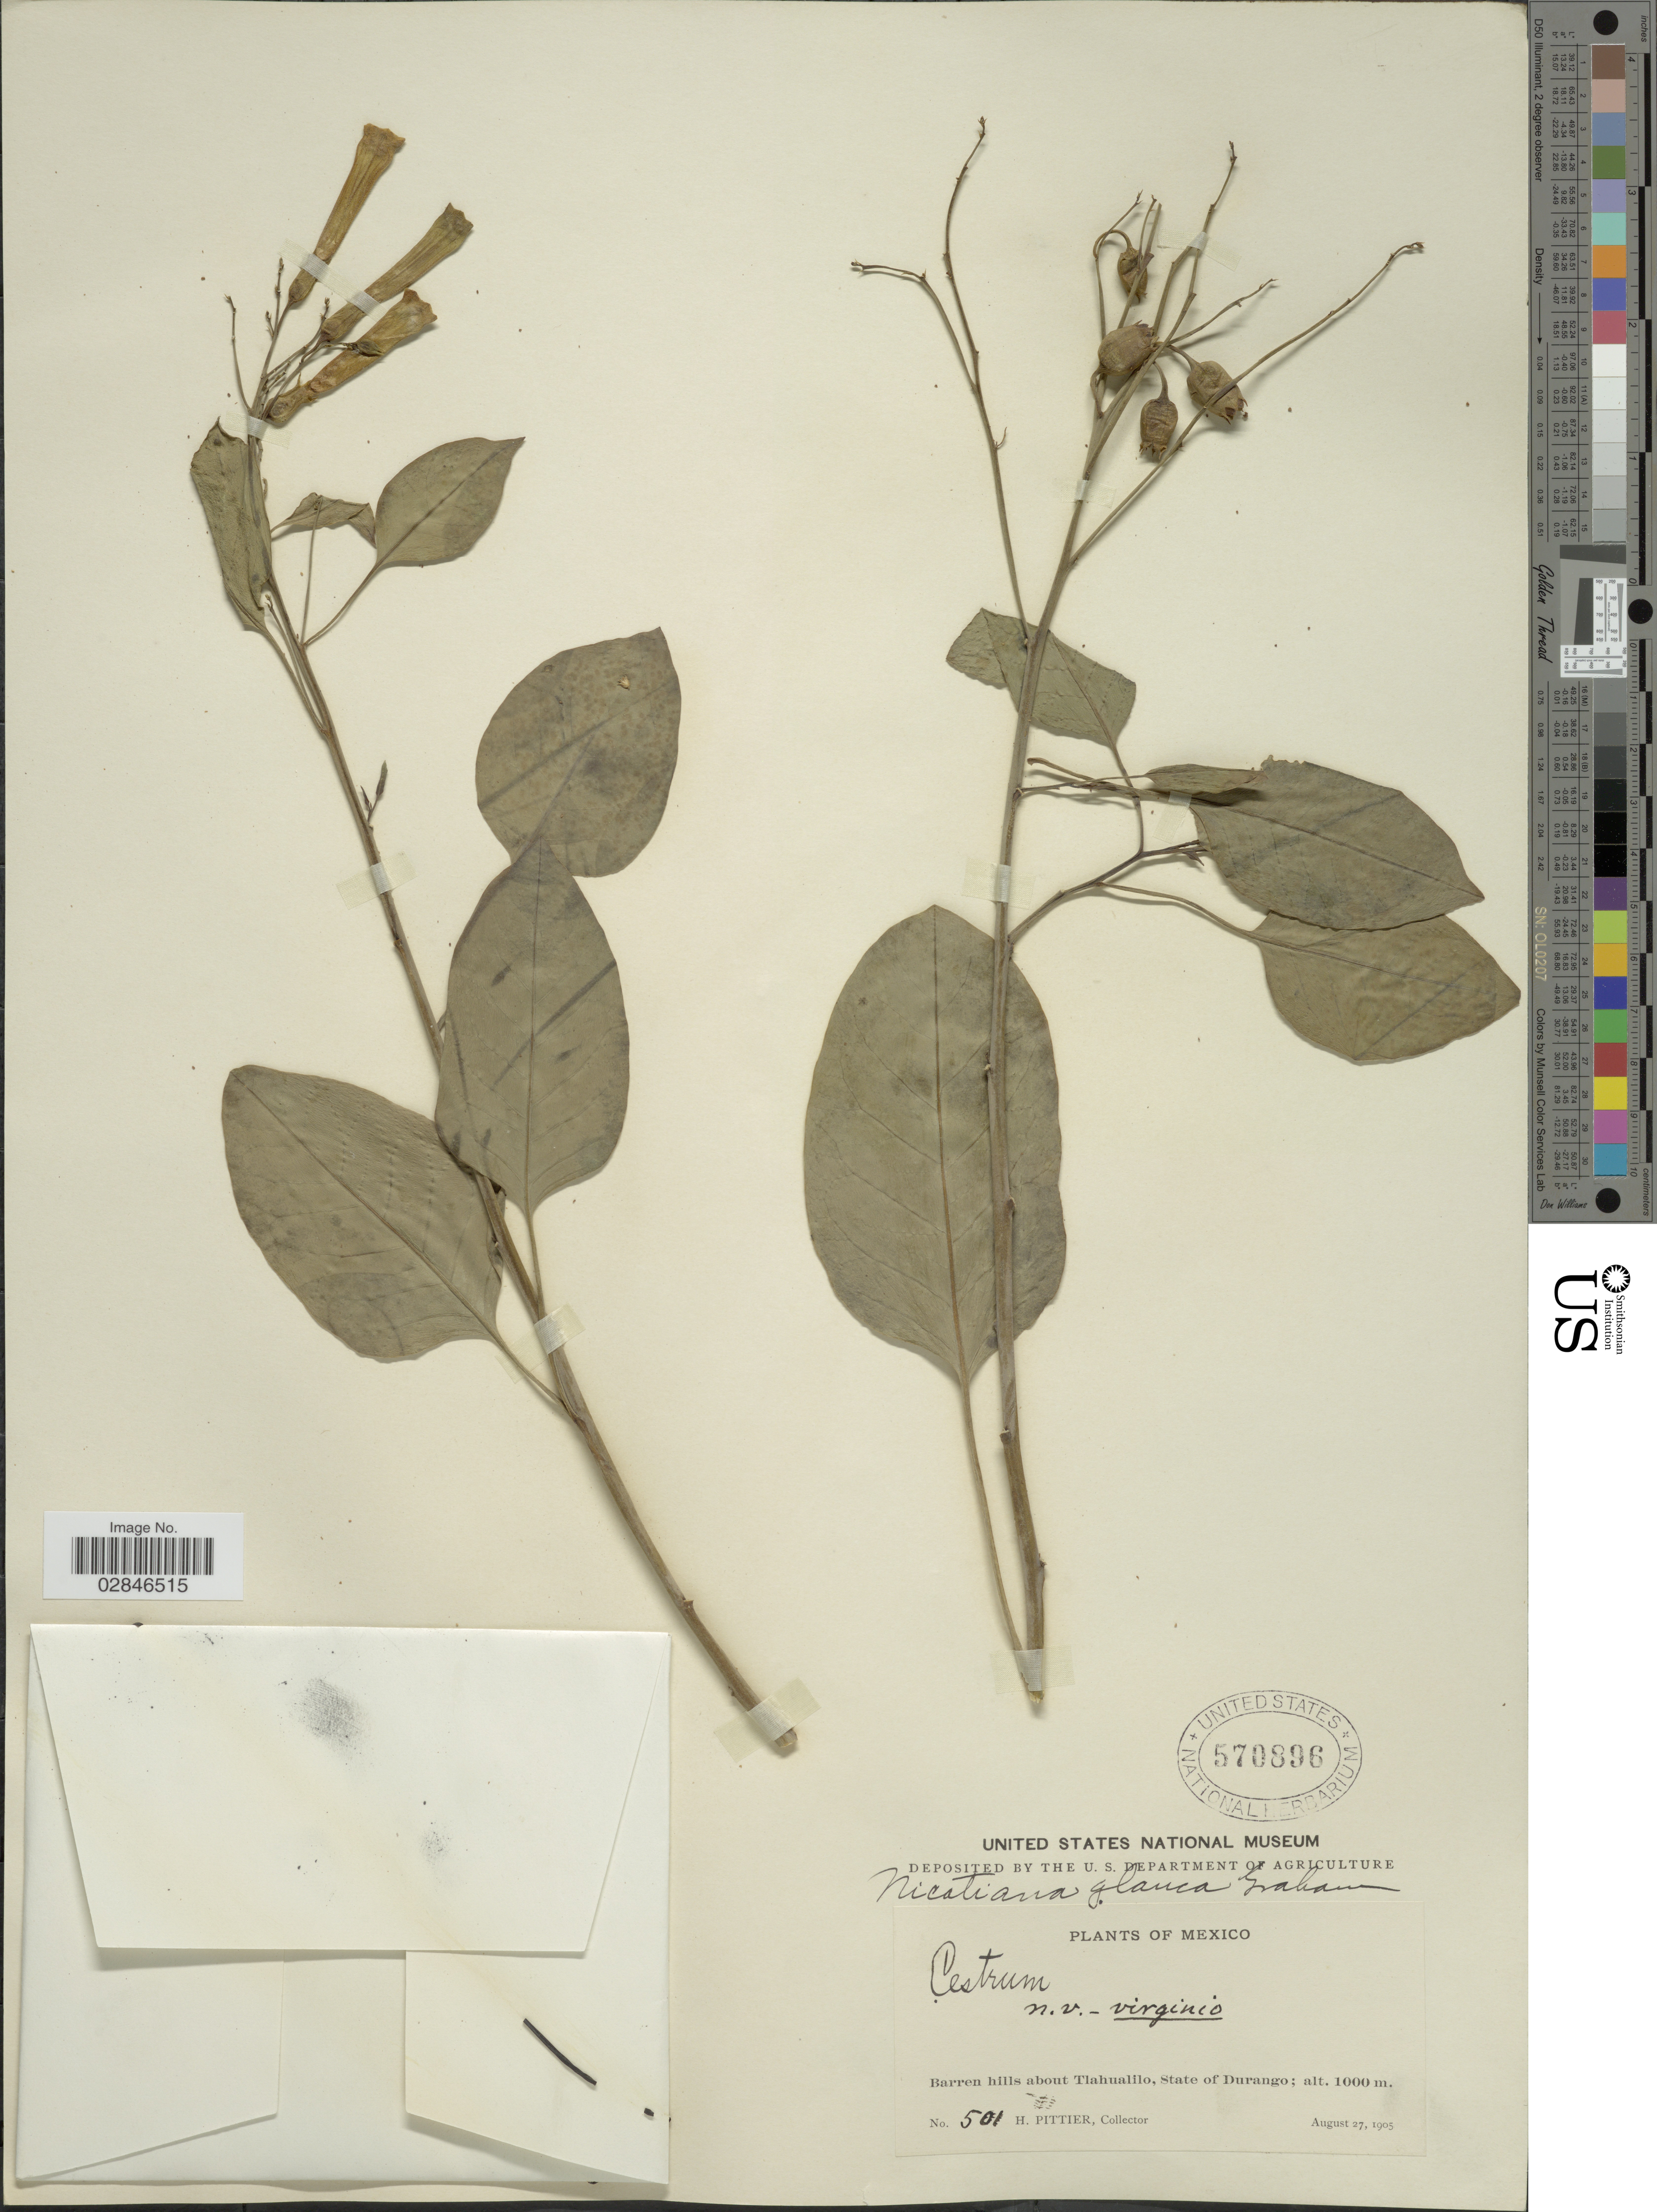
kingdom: Plantae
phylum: Tracheophyta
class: Magnoliopsida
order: Solanales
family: Solanaceae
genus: Nicotiana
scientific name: Nicotiana glauca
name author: Graham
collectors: H. F. Pittier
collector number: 501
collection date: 1905-08-27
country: Mexico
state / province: Durango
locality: Barren hills about Tlahualilo.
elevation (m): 1000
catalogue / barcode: US 570896